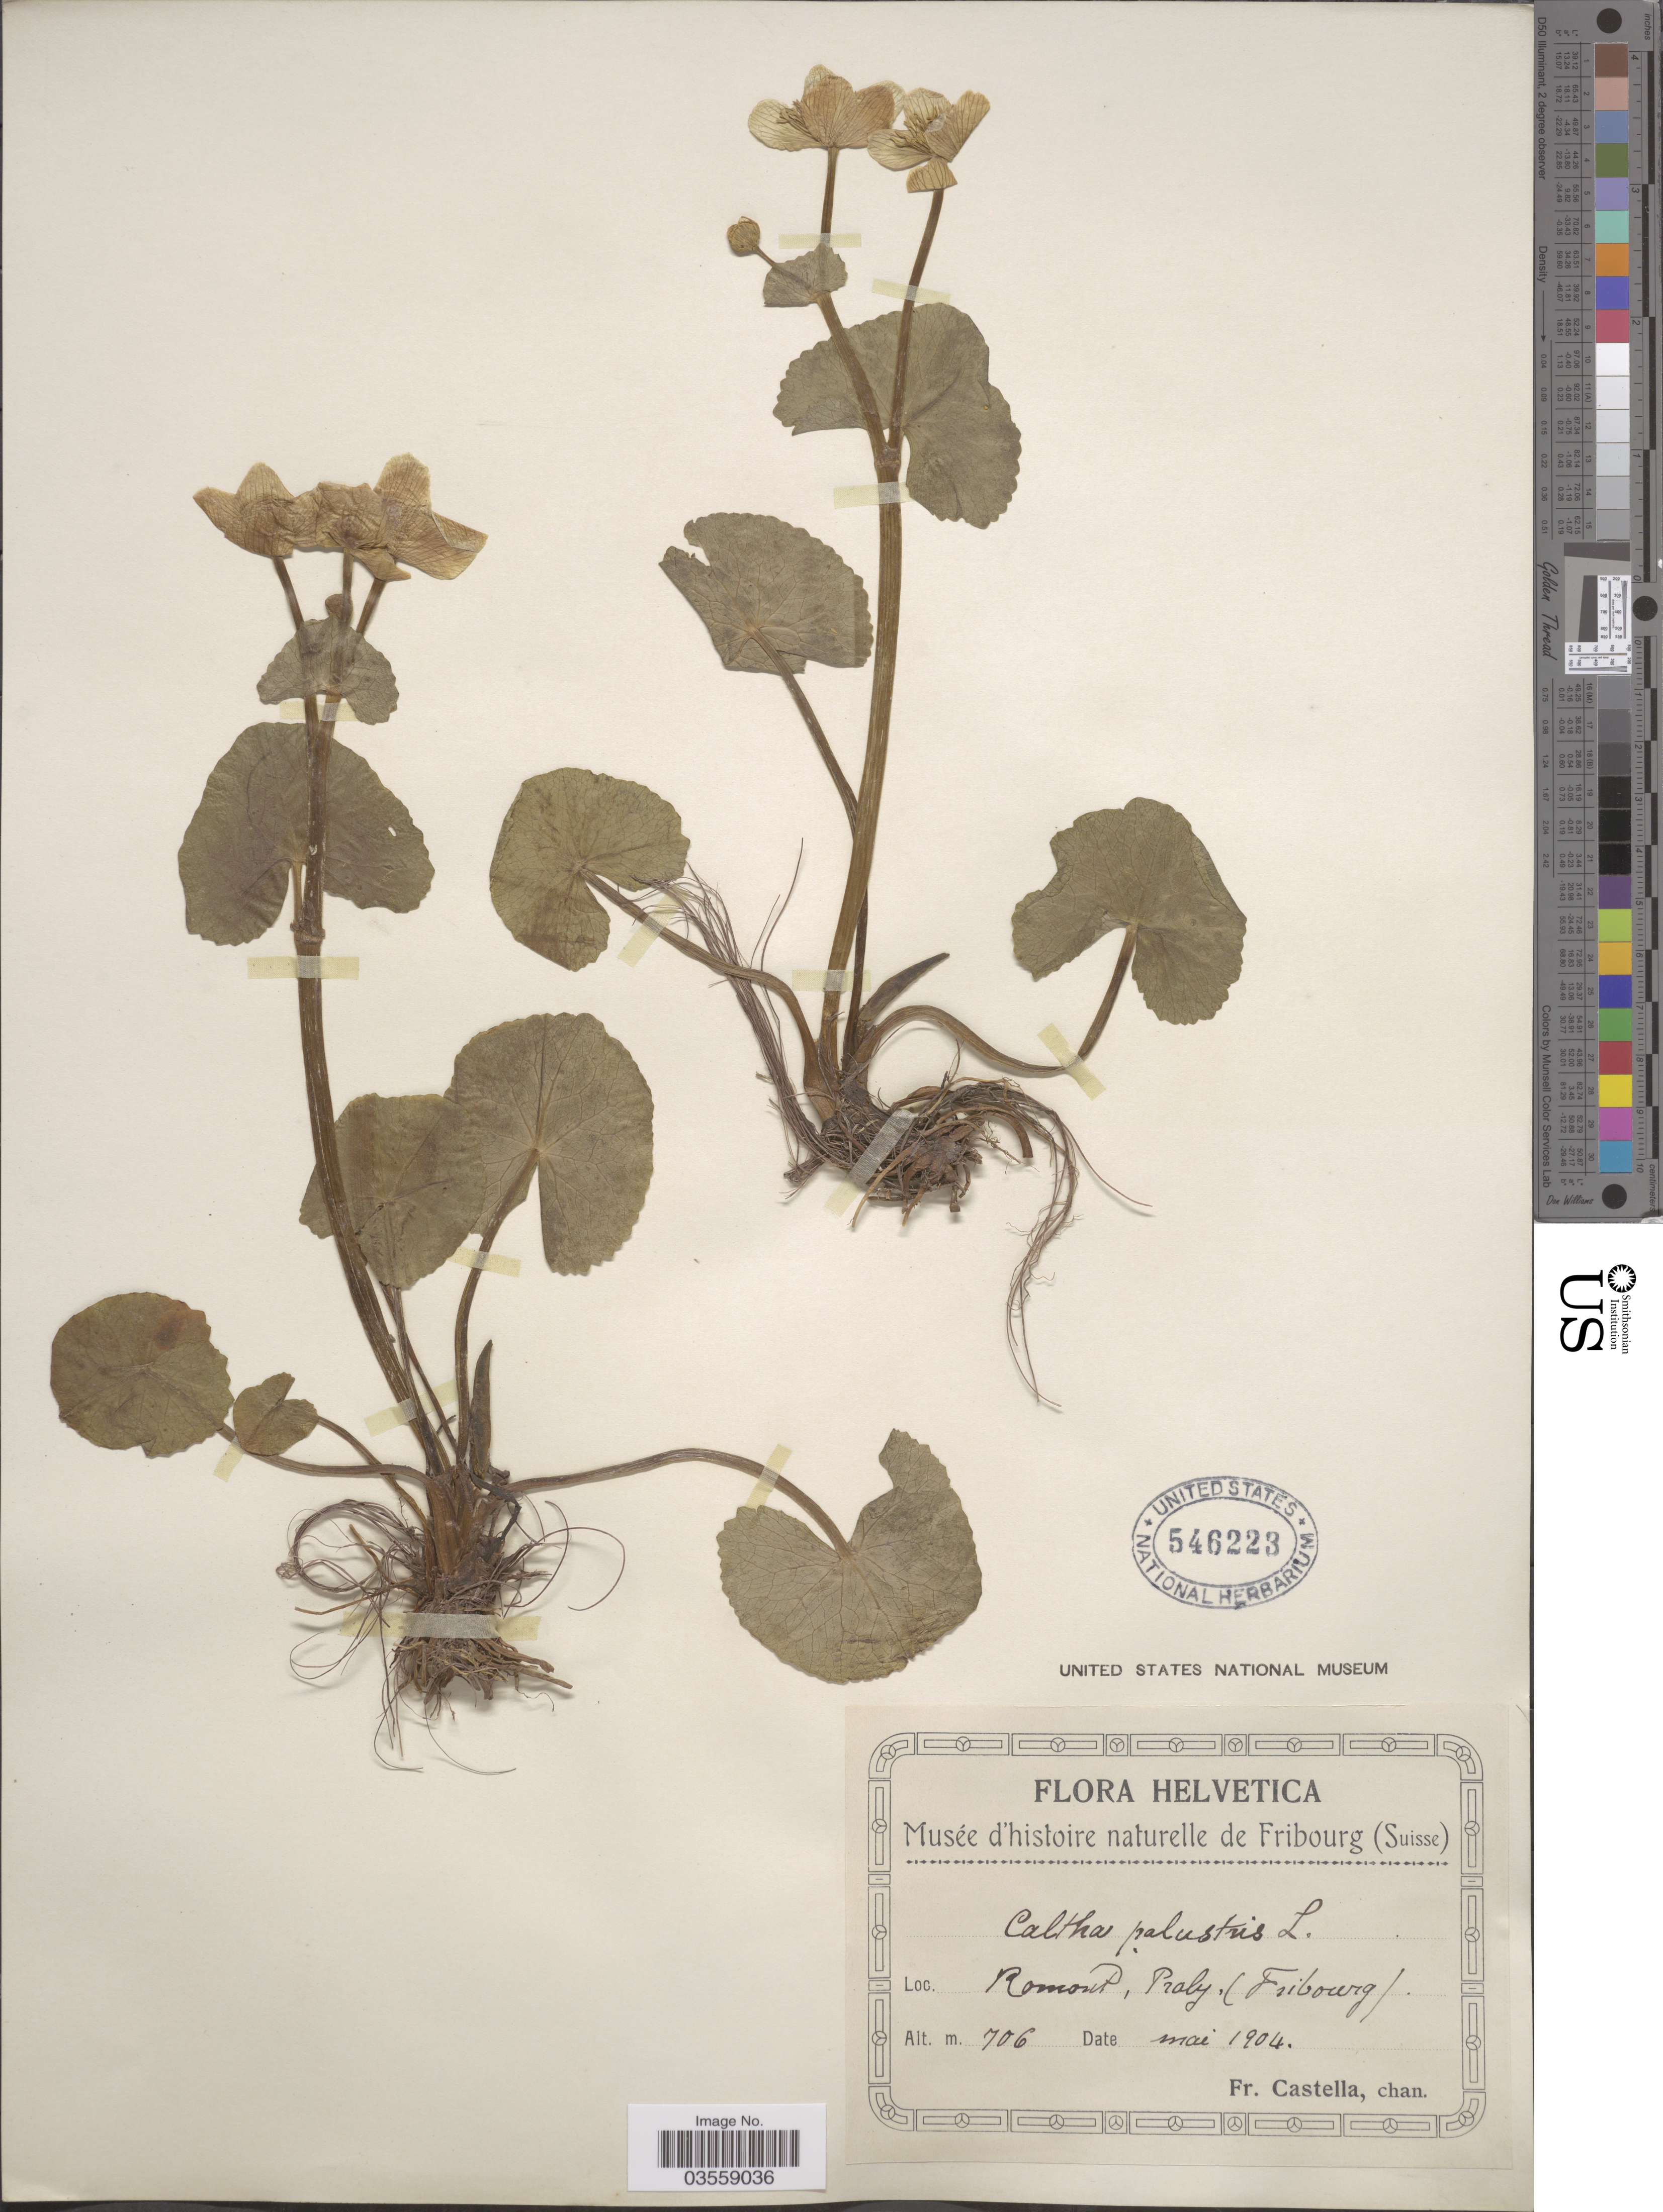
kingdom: Plantae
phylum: Tracheophyta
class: Magnoliopsida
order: Ranunculales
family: Ranunculaceae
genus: Caltha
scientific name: Caltha palustris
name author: L.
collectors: Fr. Castella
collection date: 1904-05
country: Switzerland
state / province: Fribourg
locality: Helvetica. Romont, Proly, (Fribourg).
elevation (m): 706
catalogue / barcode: US 546223